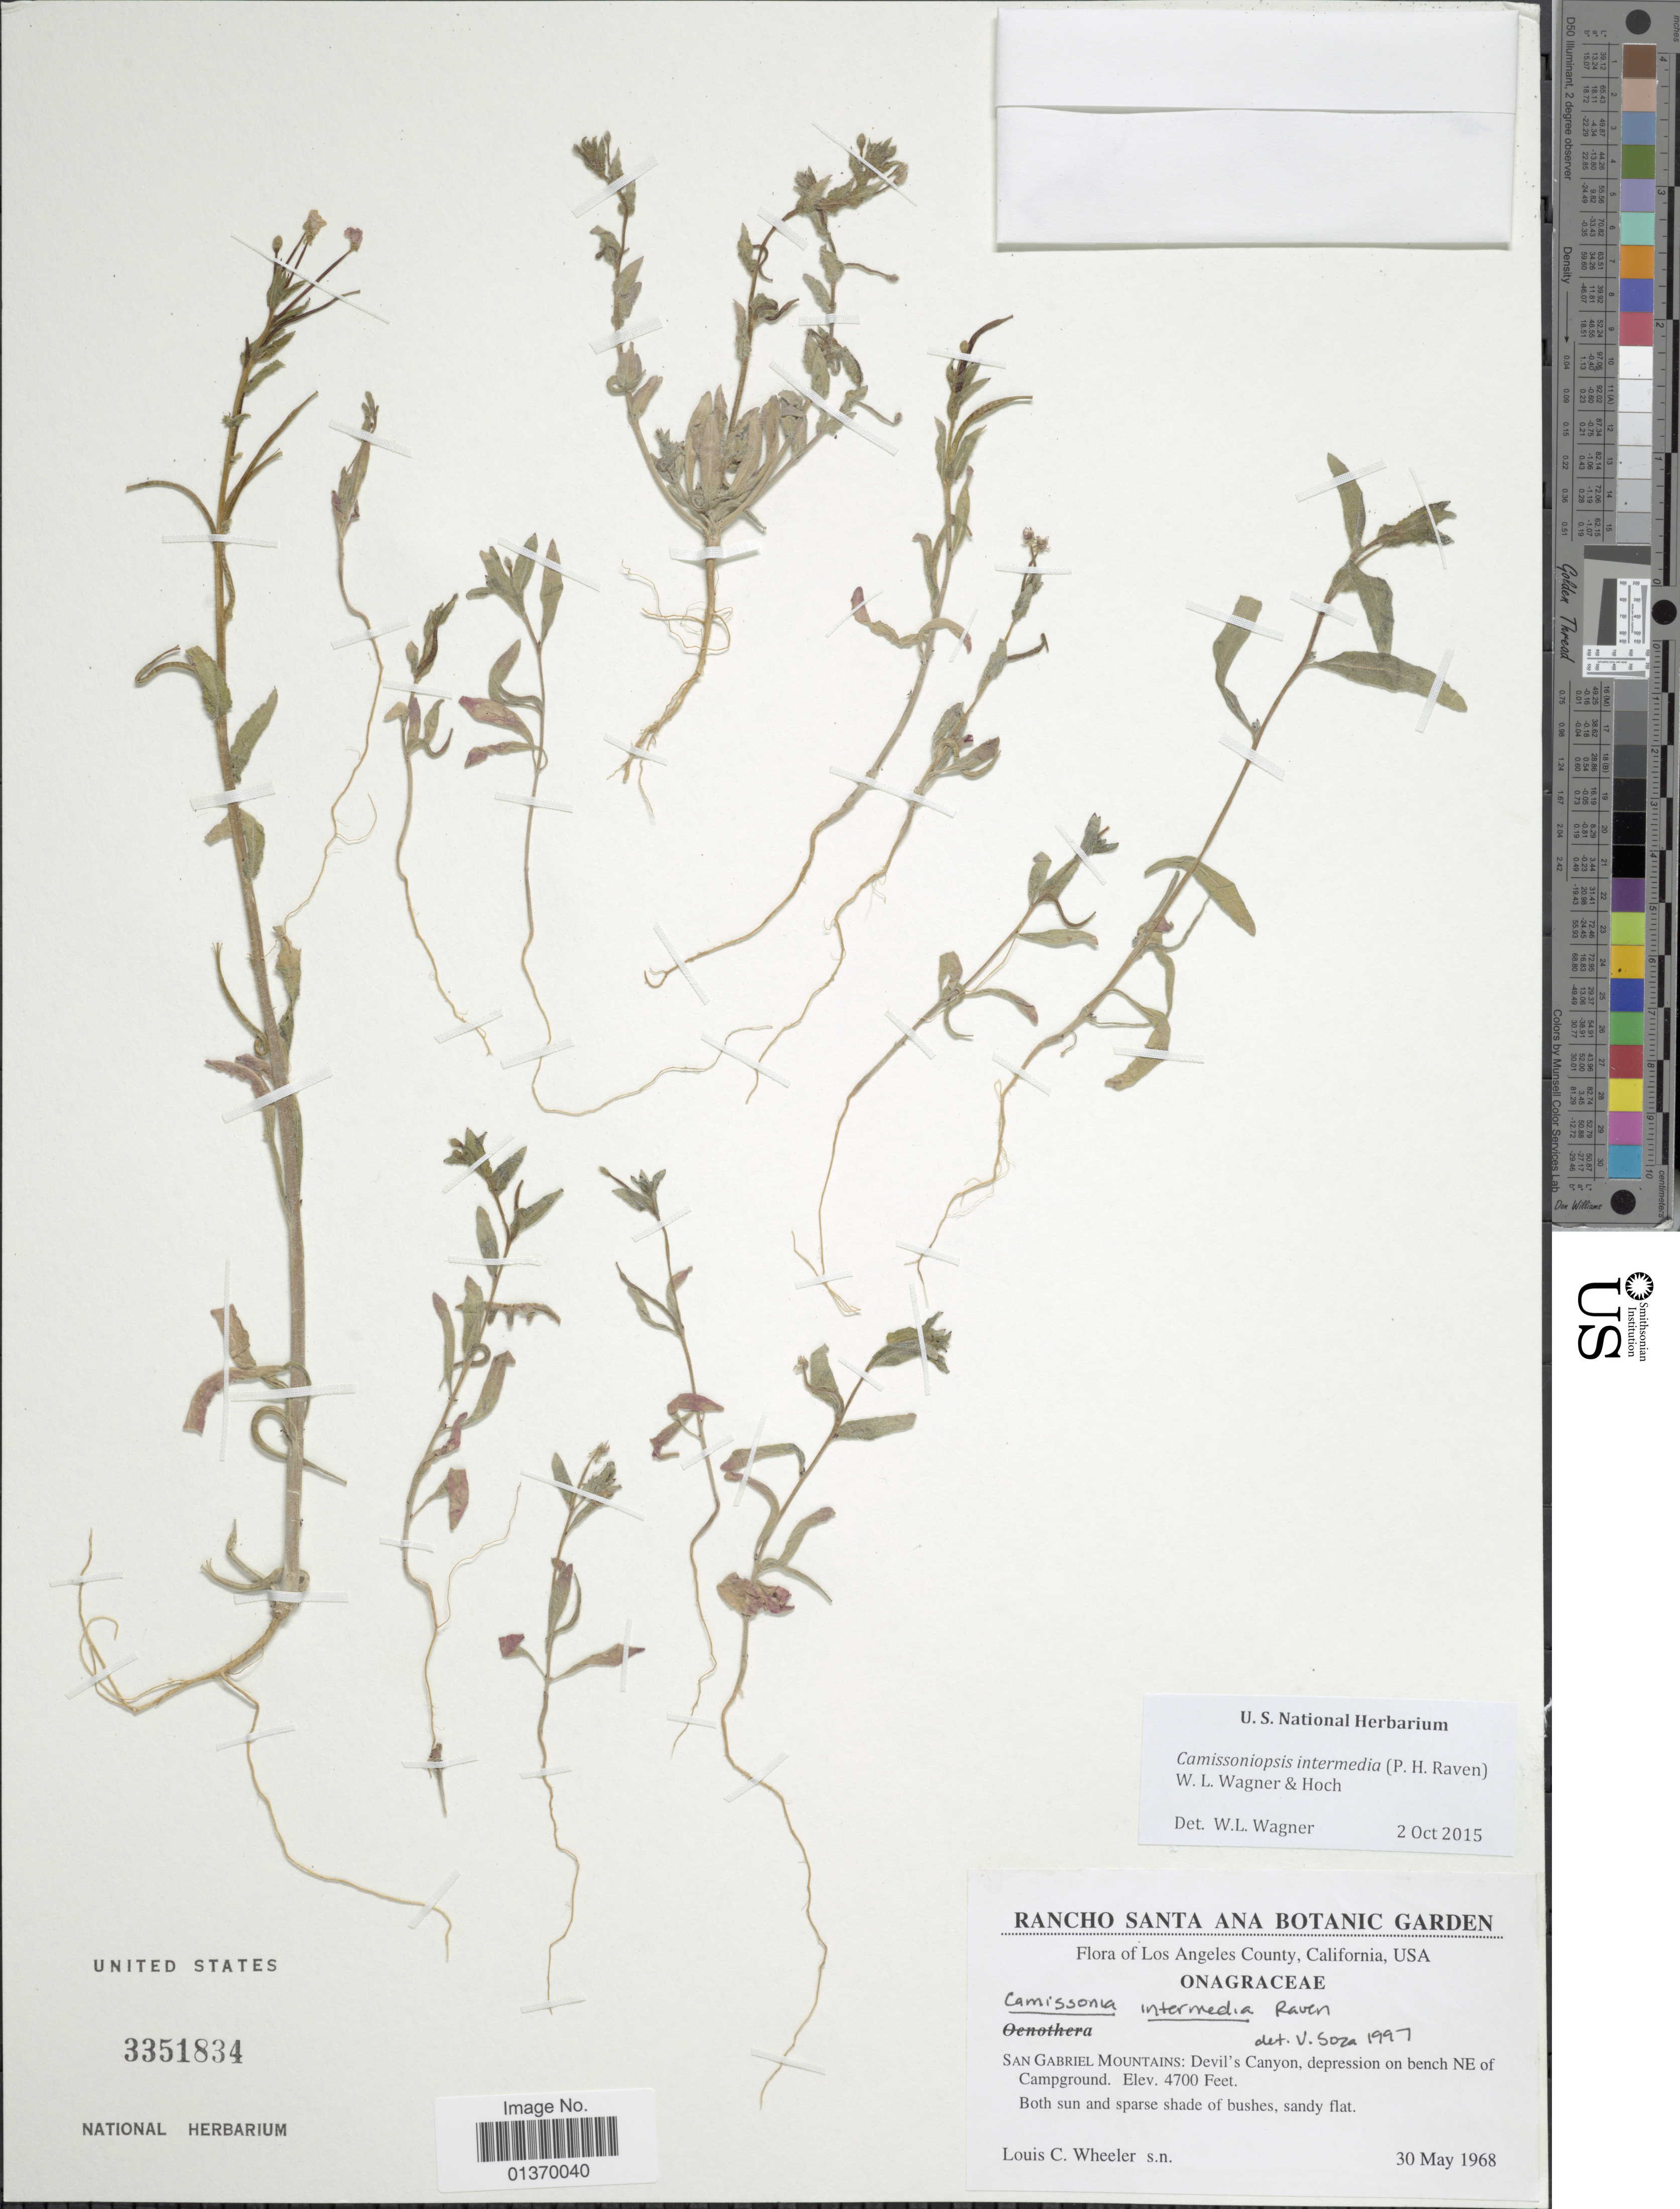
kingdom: Plantae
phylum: Tracheophyta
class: Magnoliopsida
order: Myrtales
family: Onagraceae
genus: Camissoniopsis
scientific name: Camissoniopsis intermedia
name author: (P.H. Raven) W.L. Wagner & Hoch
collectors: L. C. Wheeler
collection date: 1968-05-30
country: United States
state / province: California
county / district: Los Angeles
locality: Los Angeles County, San Gabriel Mountains: Devil's Canyon, despression on bench NE of Campground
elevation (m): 1433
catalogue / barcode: US 3351834